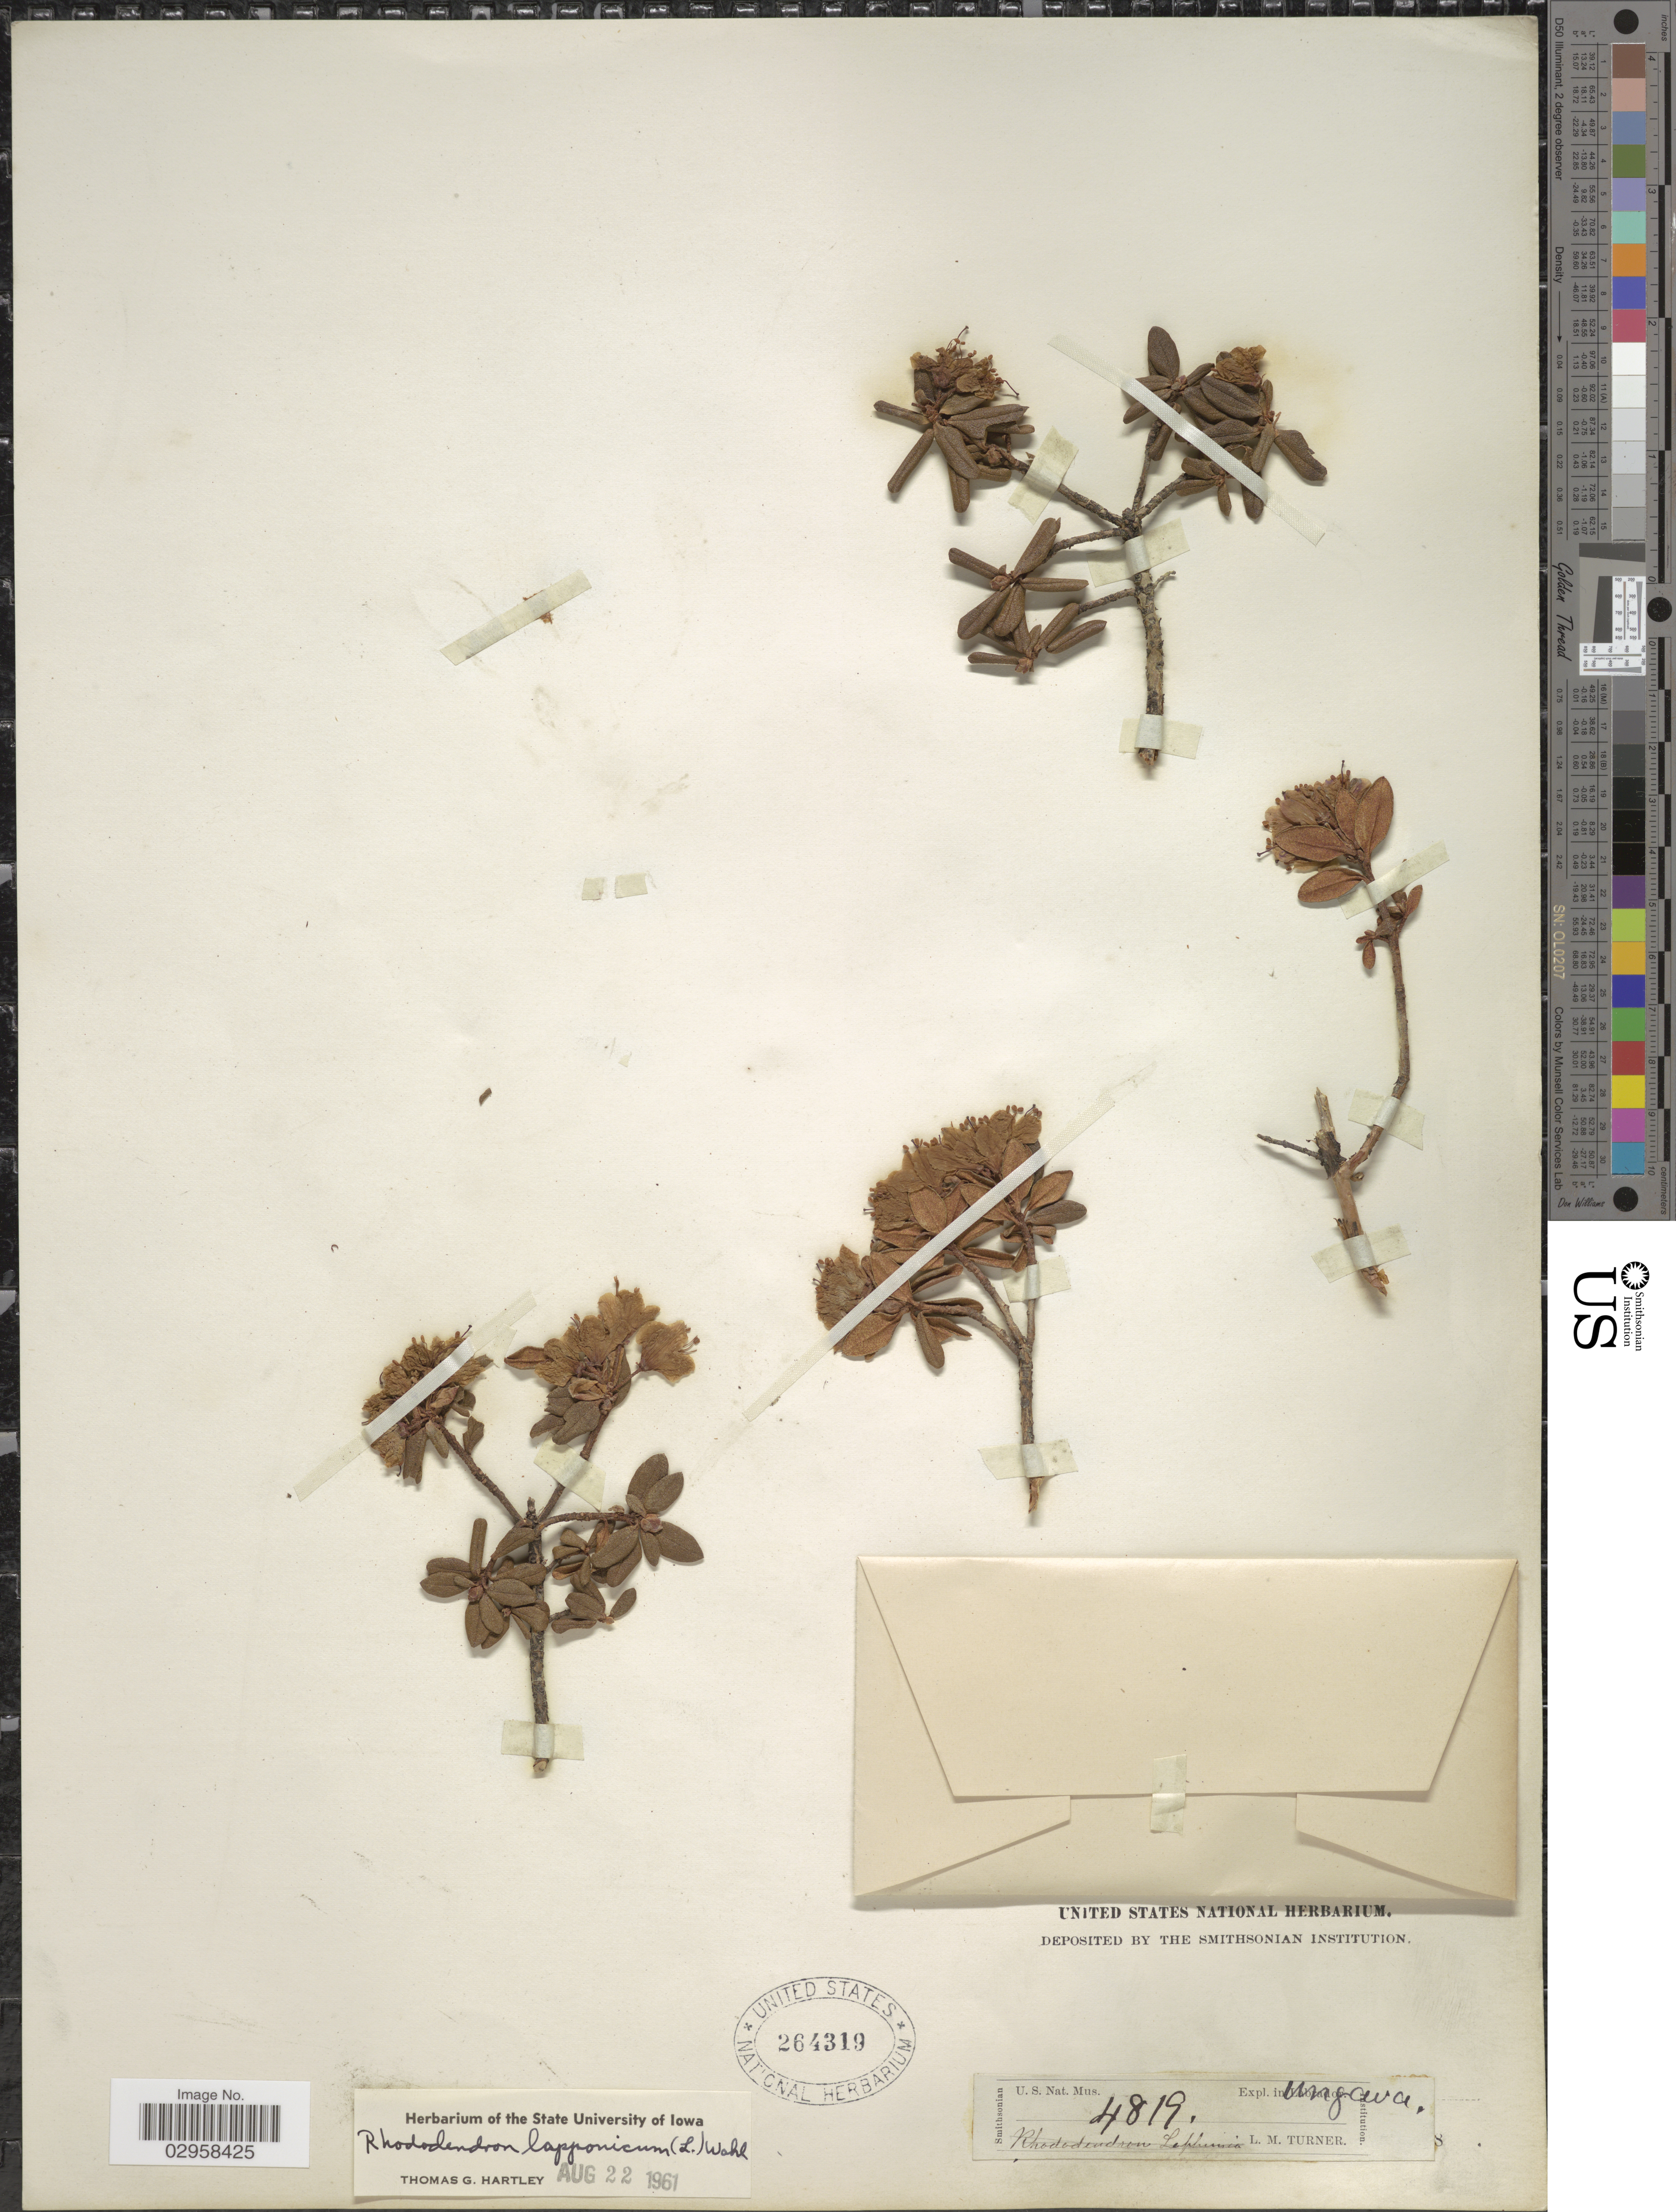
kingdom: Plantae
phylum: Tracheophyta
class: Magnoliopsida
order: Ericales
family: Ericaceae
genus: Rhododendron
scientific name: Rhododendron lapponicum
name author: (L.) Wahlenb.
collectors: L. M. Turner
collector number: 4819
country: Canada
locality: Ungava.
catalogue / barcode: US 264319